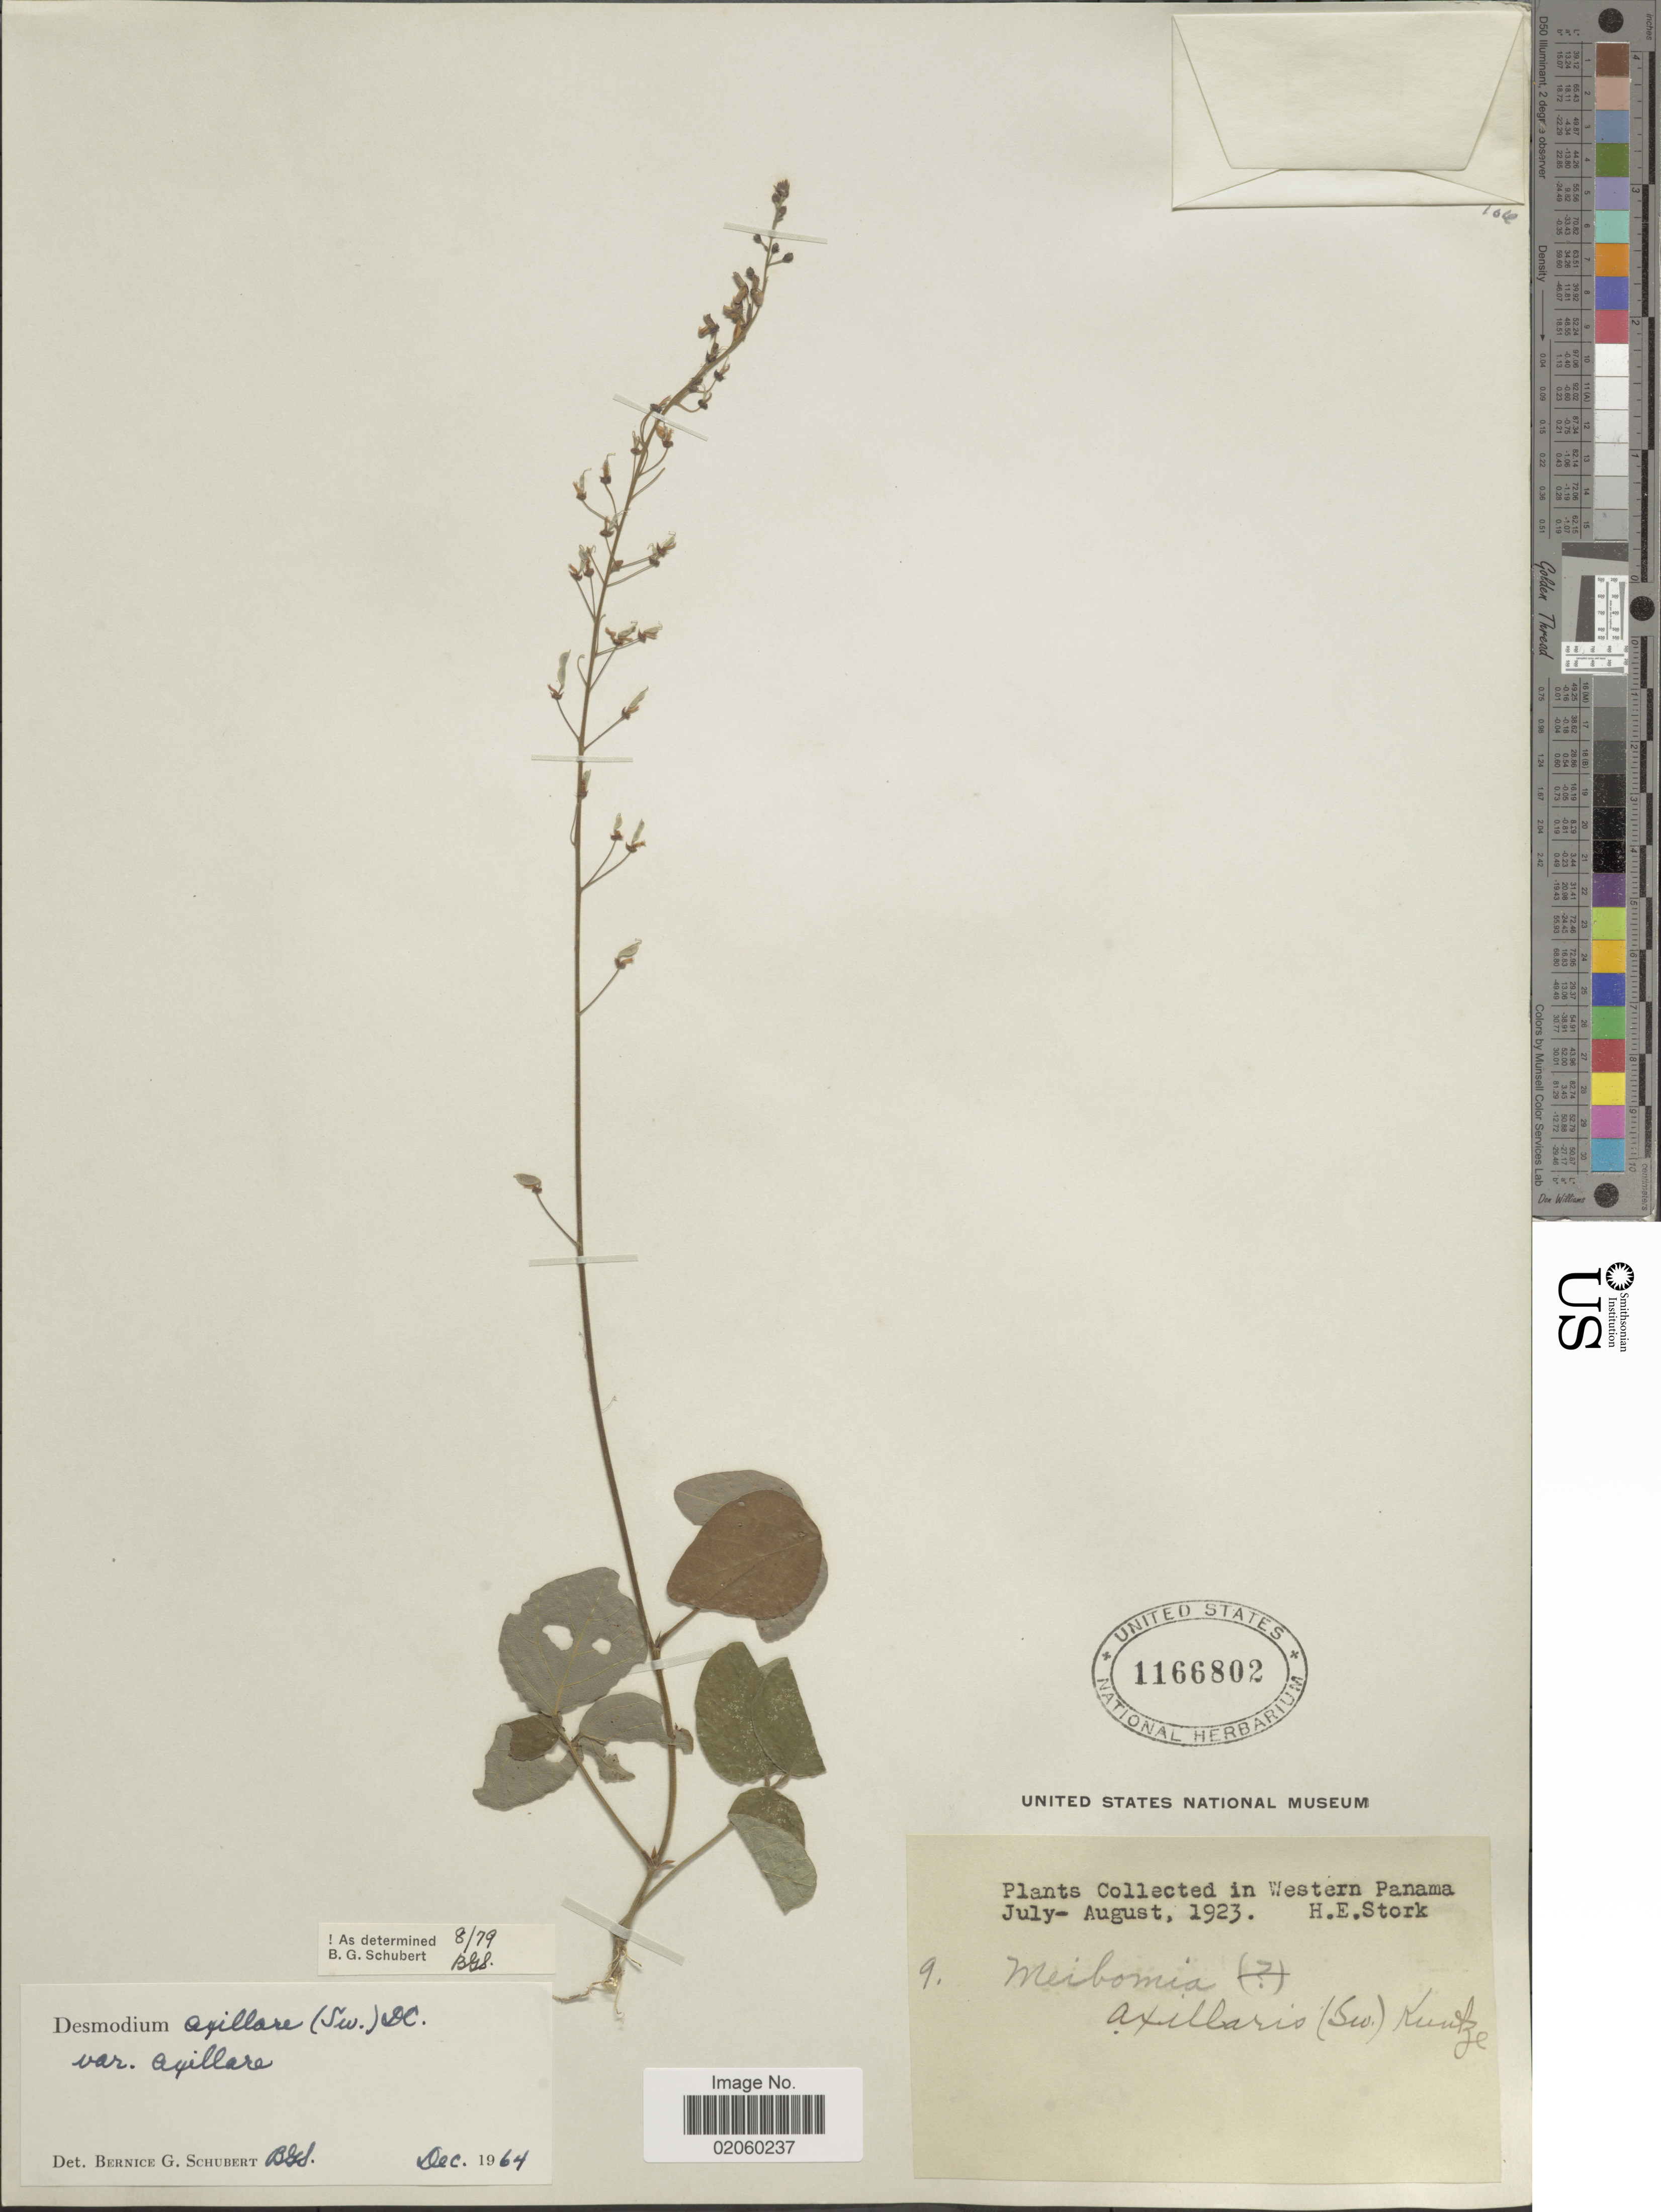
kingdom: Plantae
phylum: Tracheophyta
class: Magnoliopsida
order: Fabales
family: Fabaceae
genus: Desmodium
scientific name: Desmodium axillare var. axillare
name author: (Sw.) DC.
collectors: H. E. Stork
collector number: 9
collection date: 1923-07/1923-08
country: Panama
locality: Western Panama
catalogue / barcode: US 1166802